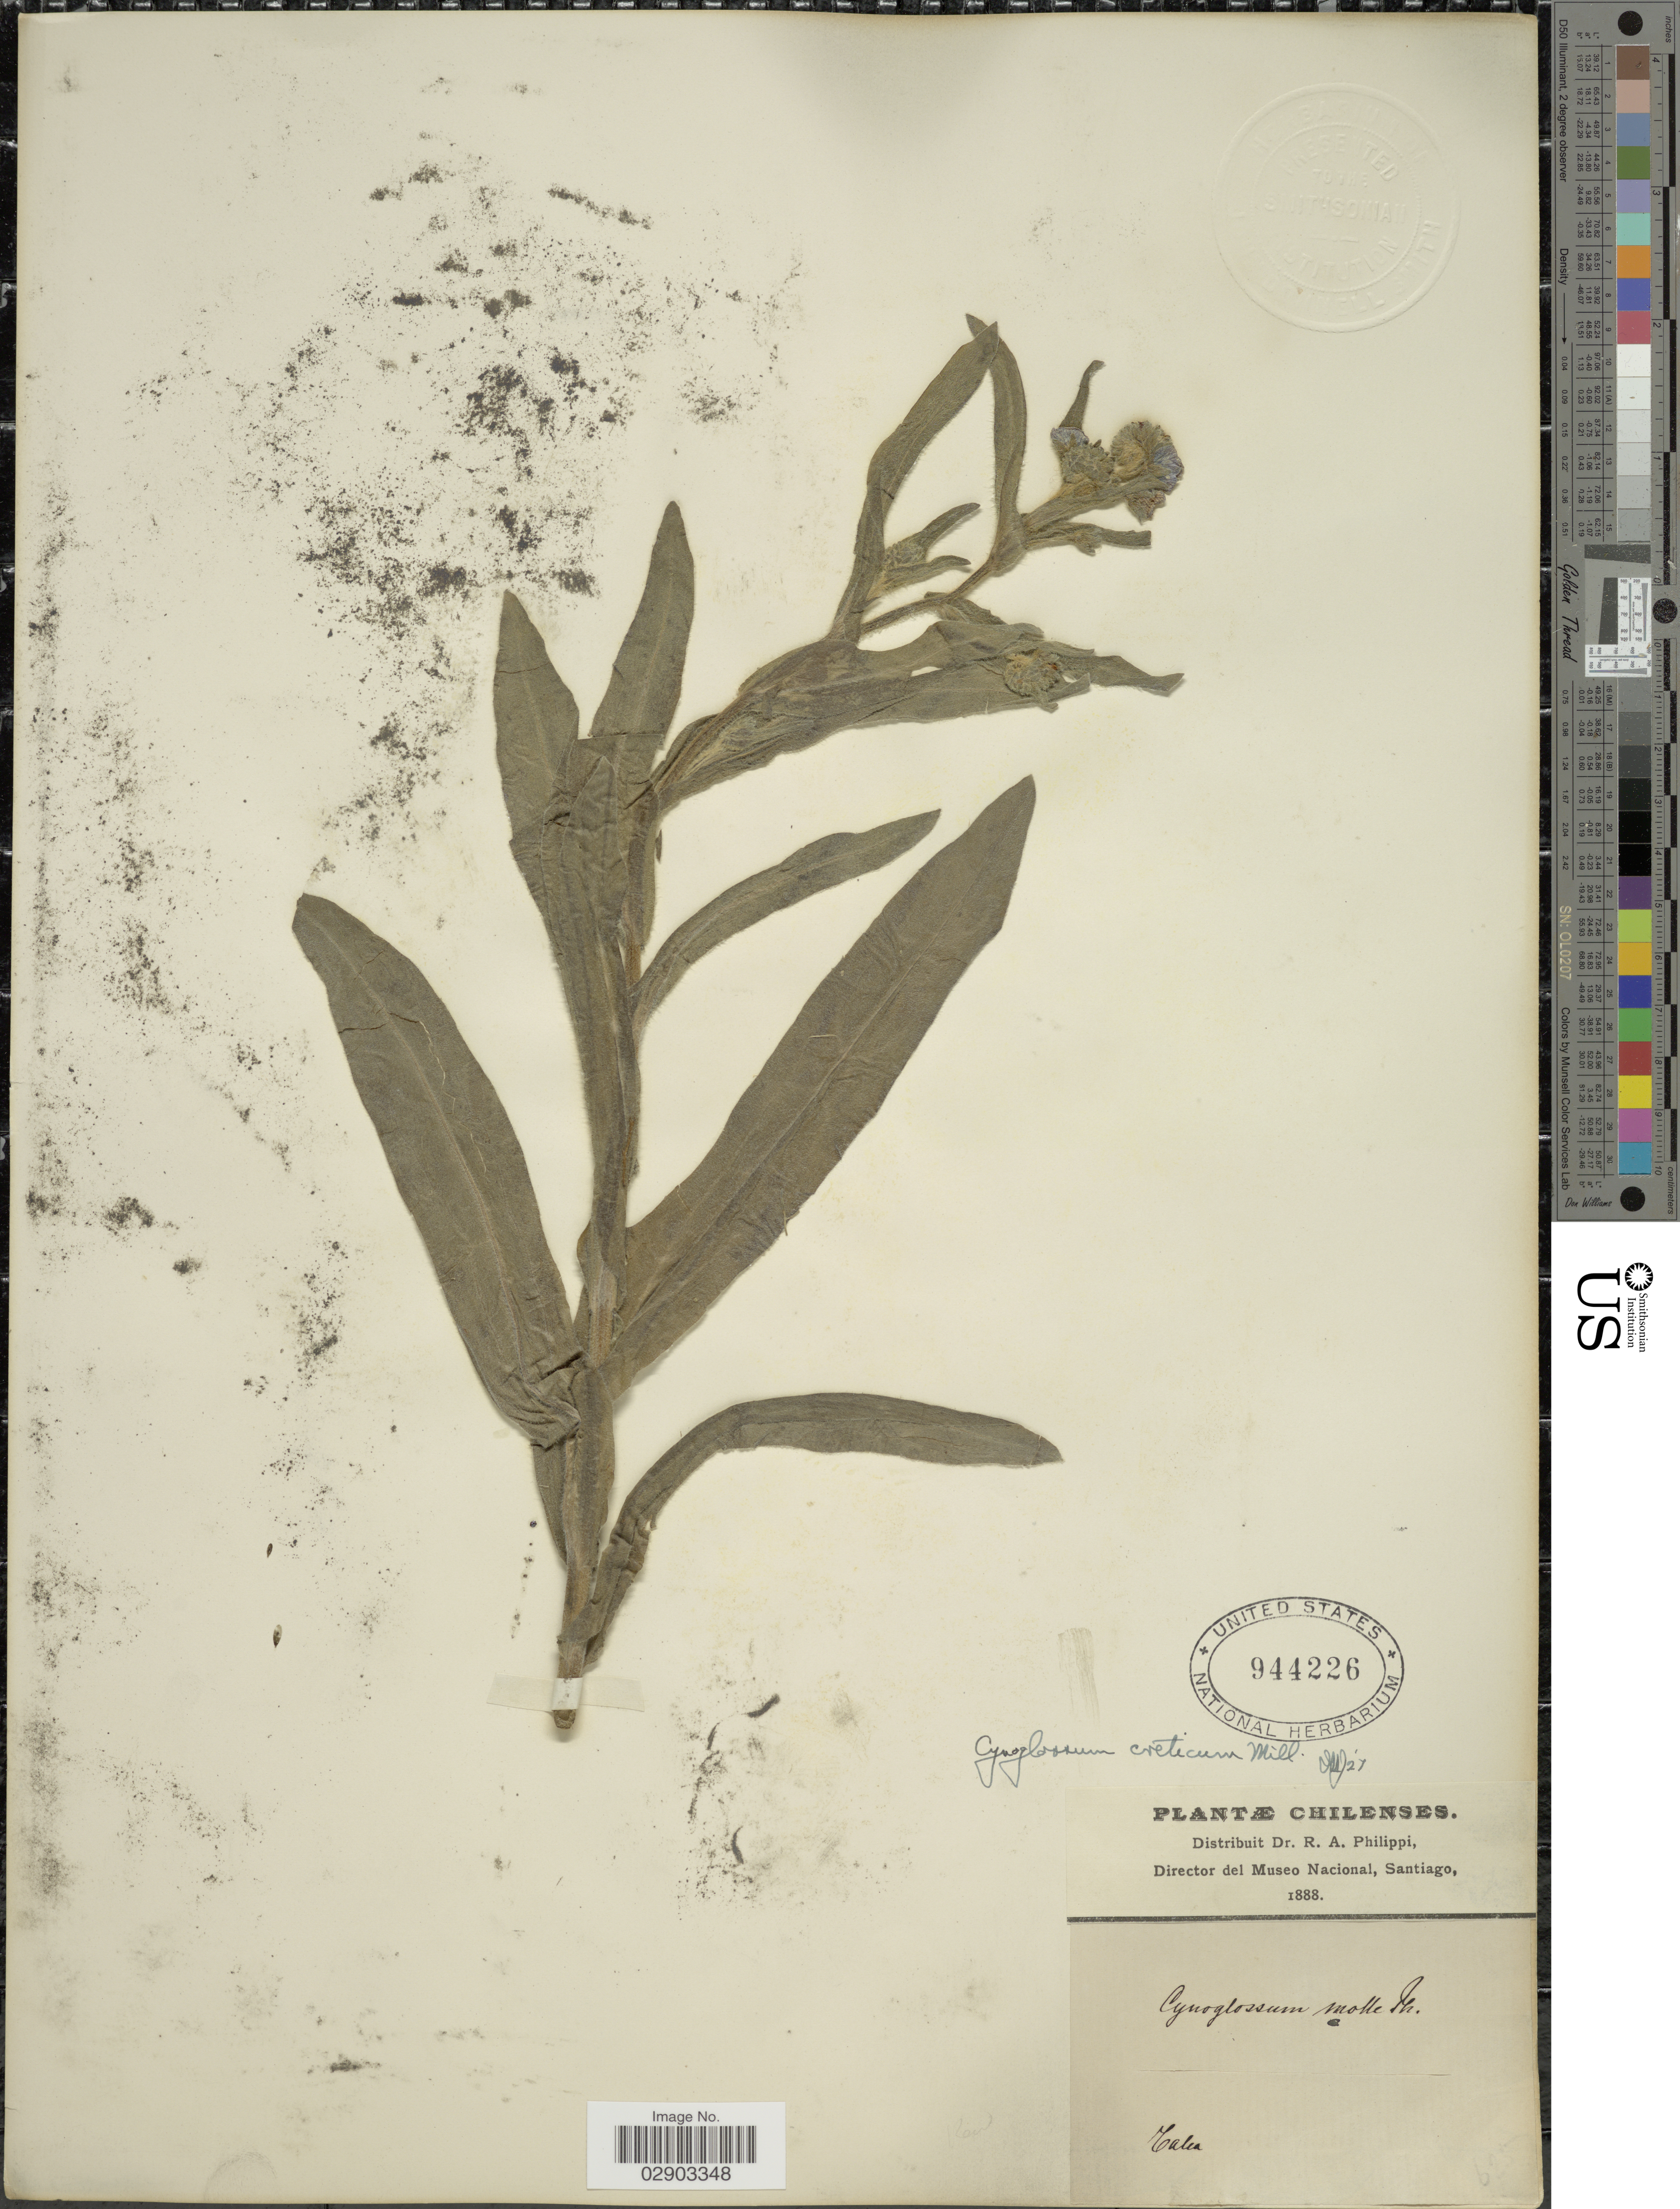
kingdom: Plantae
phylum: Tracheophyta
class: Magnoliopsida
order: Boraginales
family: Boraginaceae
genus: Cynoglossum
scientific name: Cynoglossum creticum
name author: Mill.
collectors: R. A. Philippi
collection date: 1888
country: Chile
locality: Talca.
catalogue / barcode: US 944226